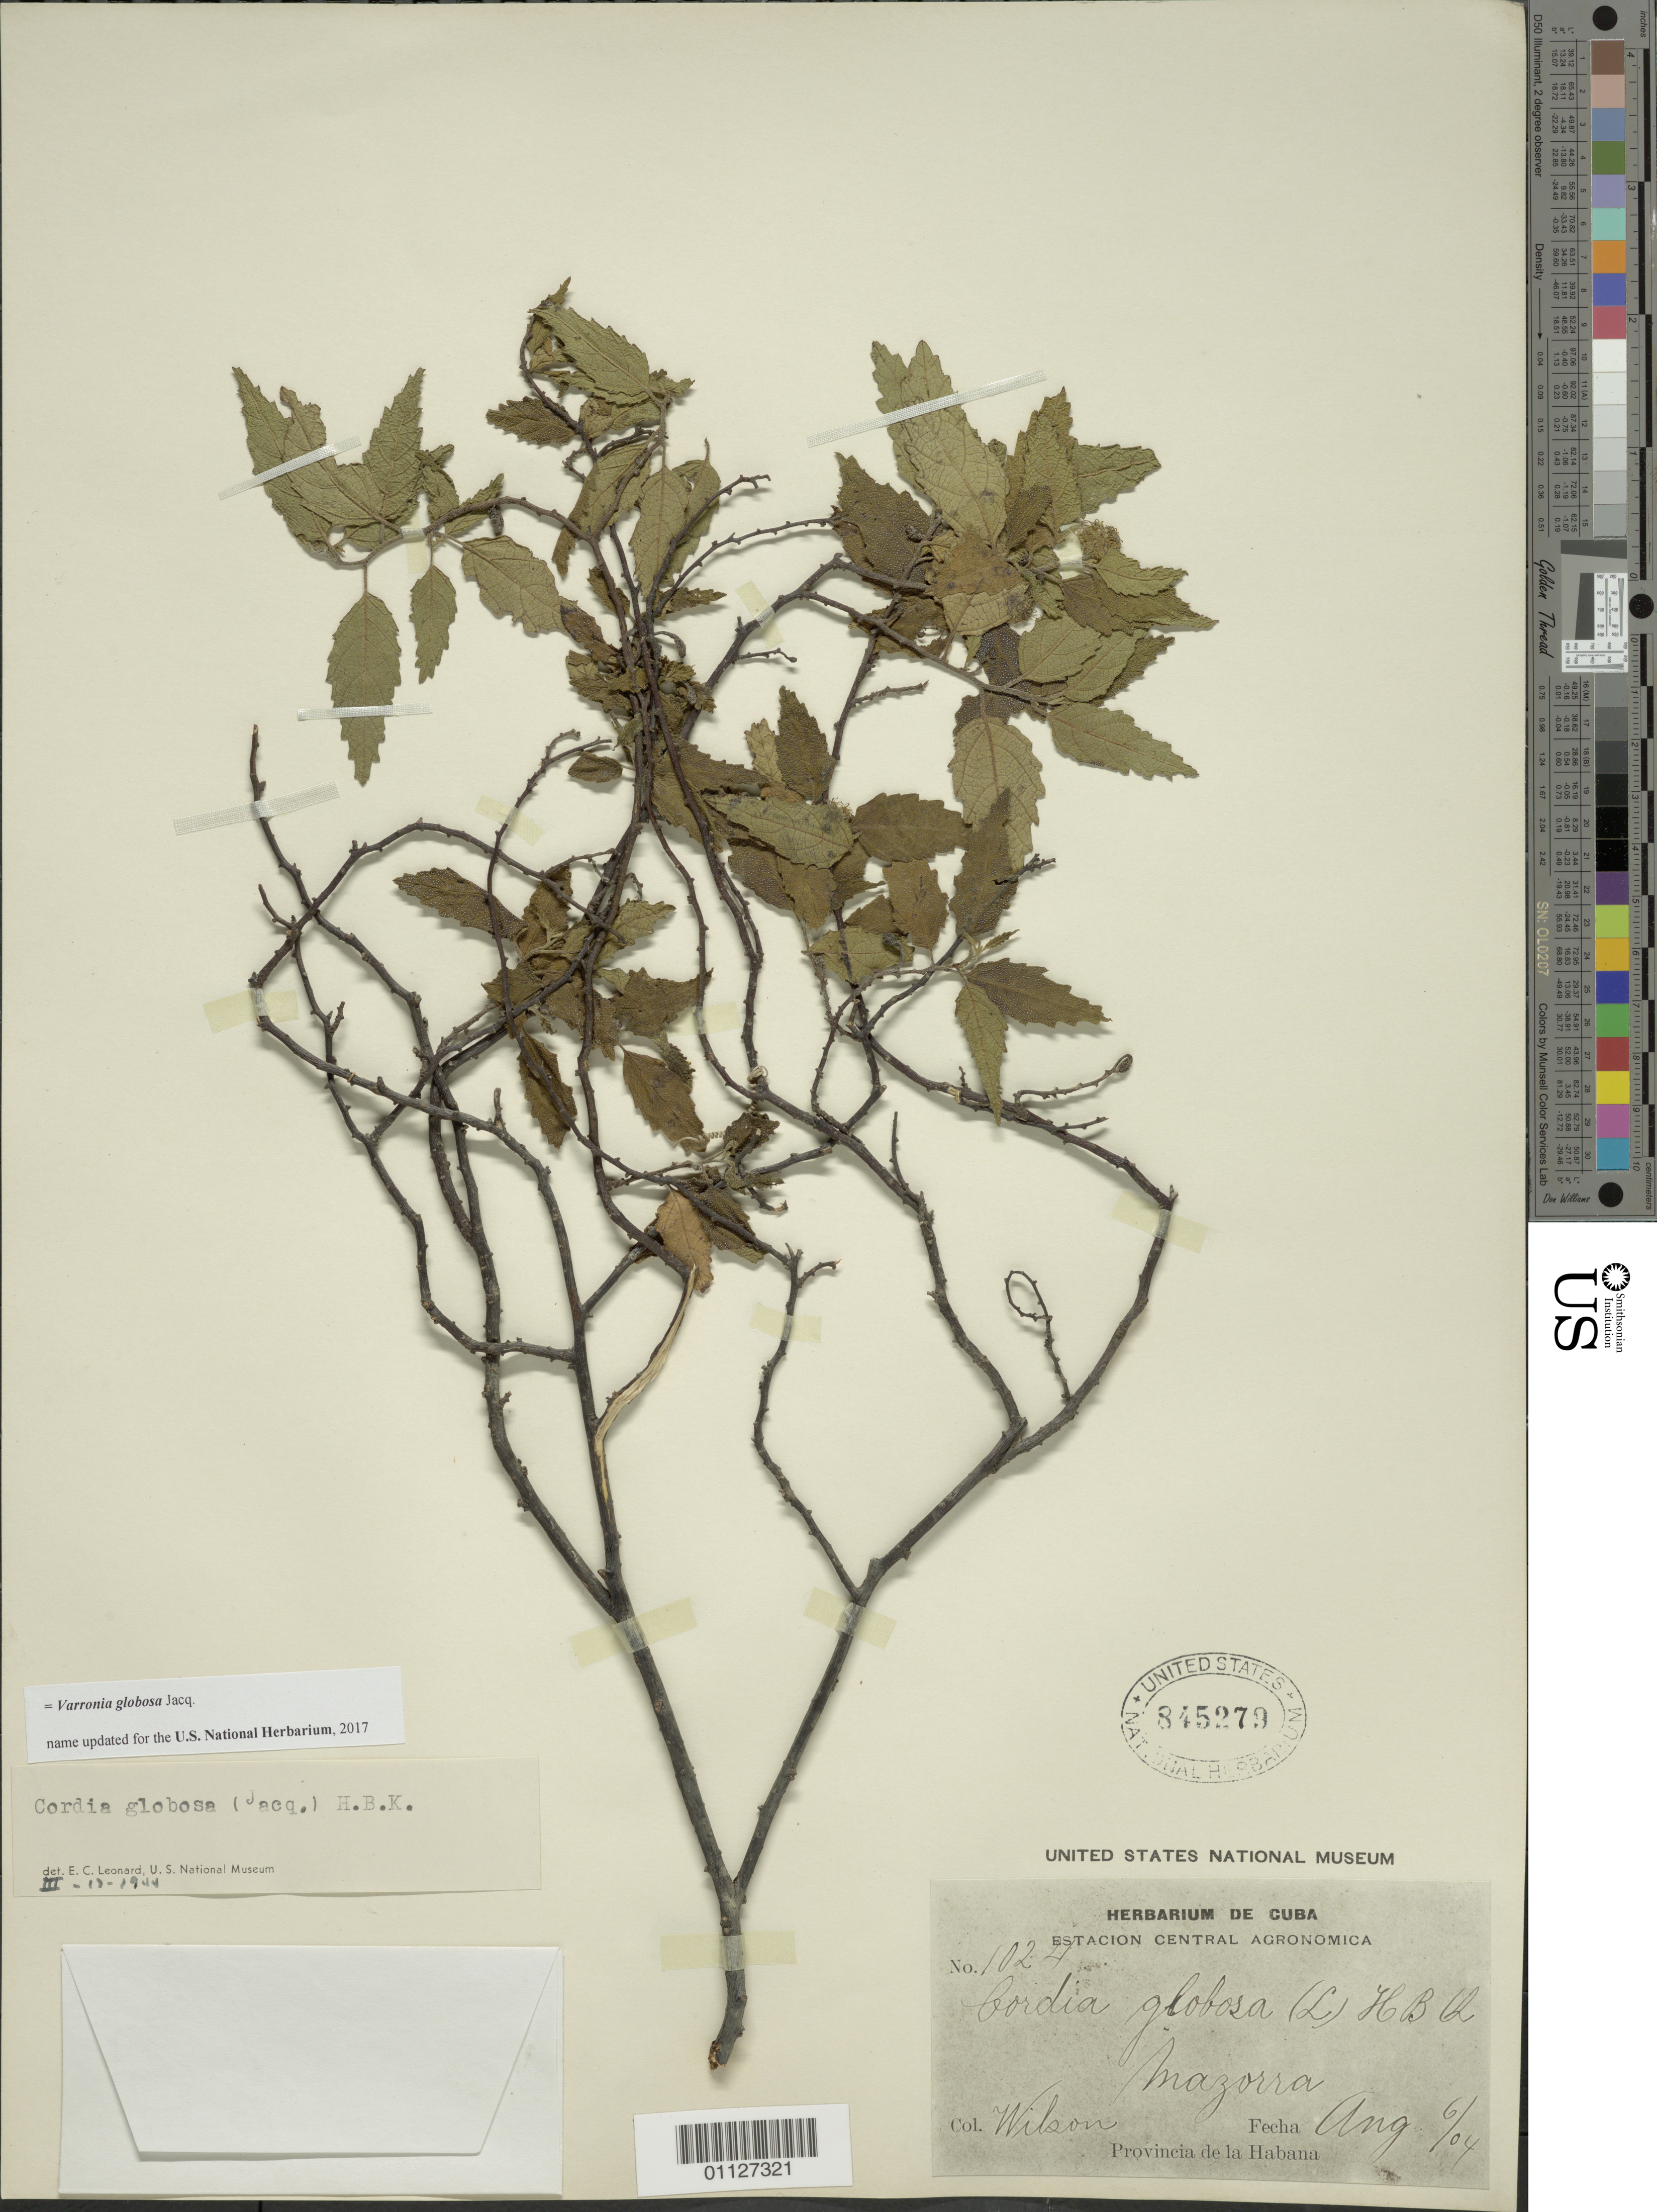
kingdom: Plantae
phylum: Tracheophyta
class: Magnoliopsida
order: Boraginales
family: Cordiaceae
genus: Varronia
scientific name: Varronia globosa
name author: Jacq.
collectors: -- Wilson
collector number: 1024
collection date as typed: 06 Aug 1904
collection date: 1904-08-06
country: Cuba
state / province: La Habana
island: Cuba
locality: Mazorra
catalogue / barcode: US 845279